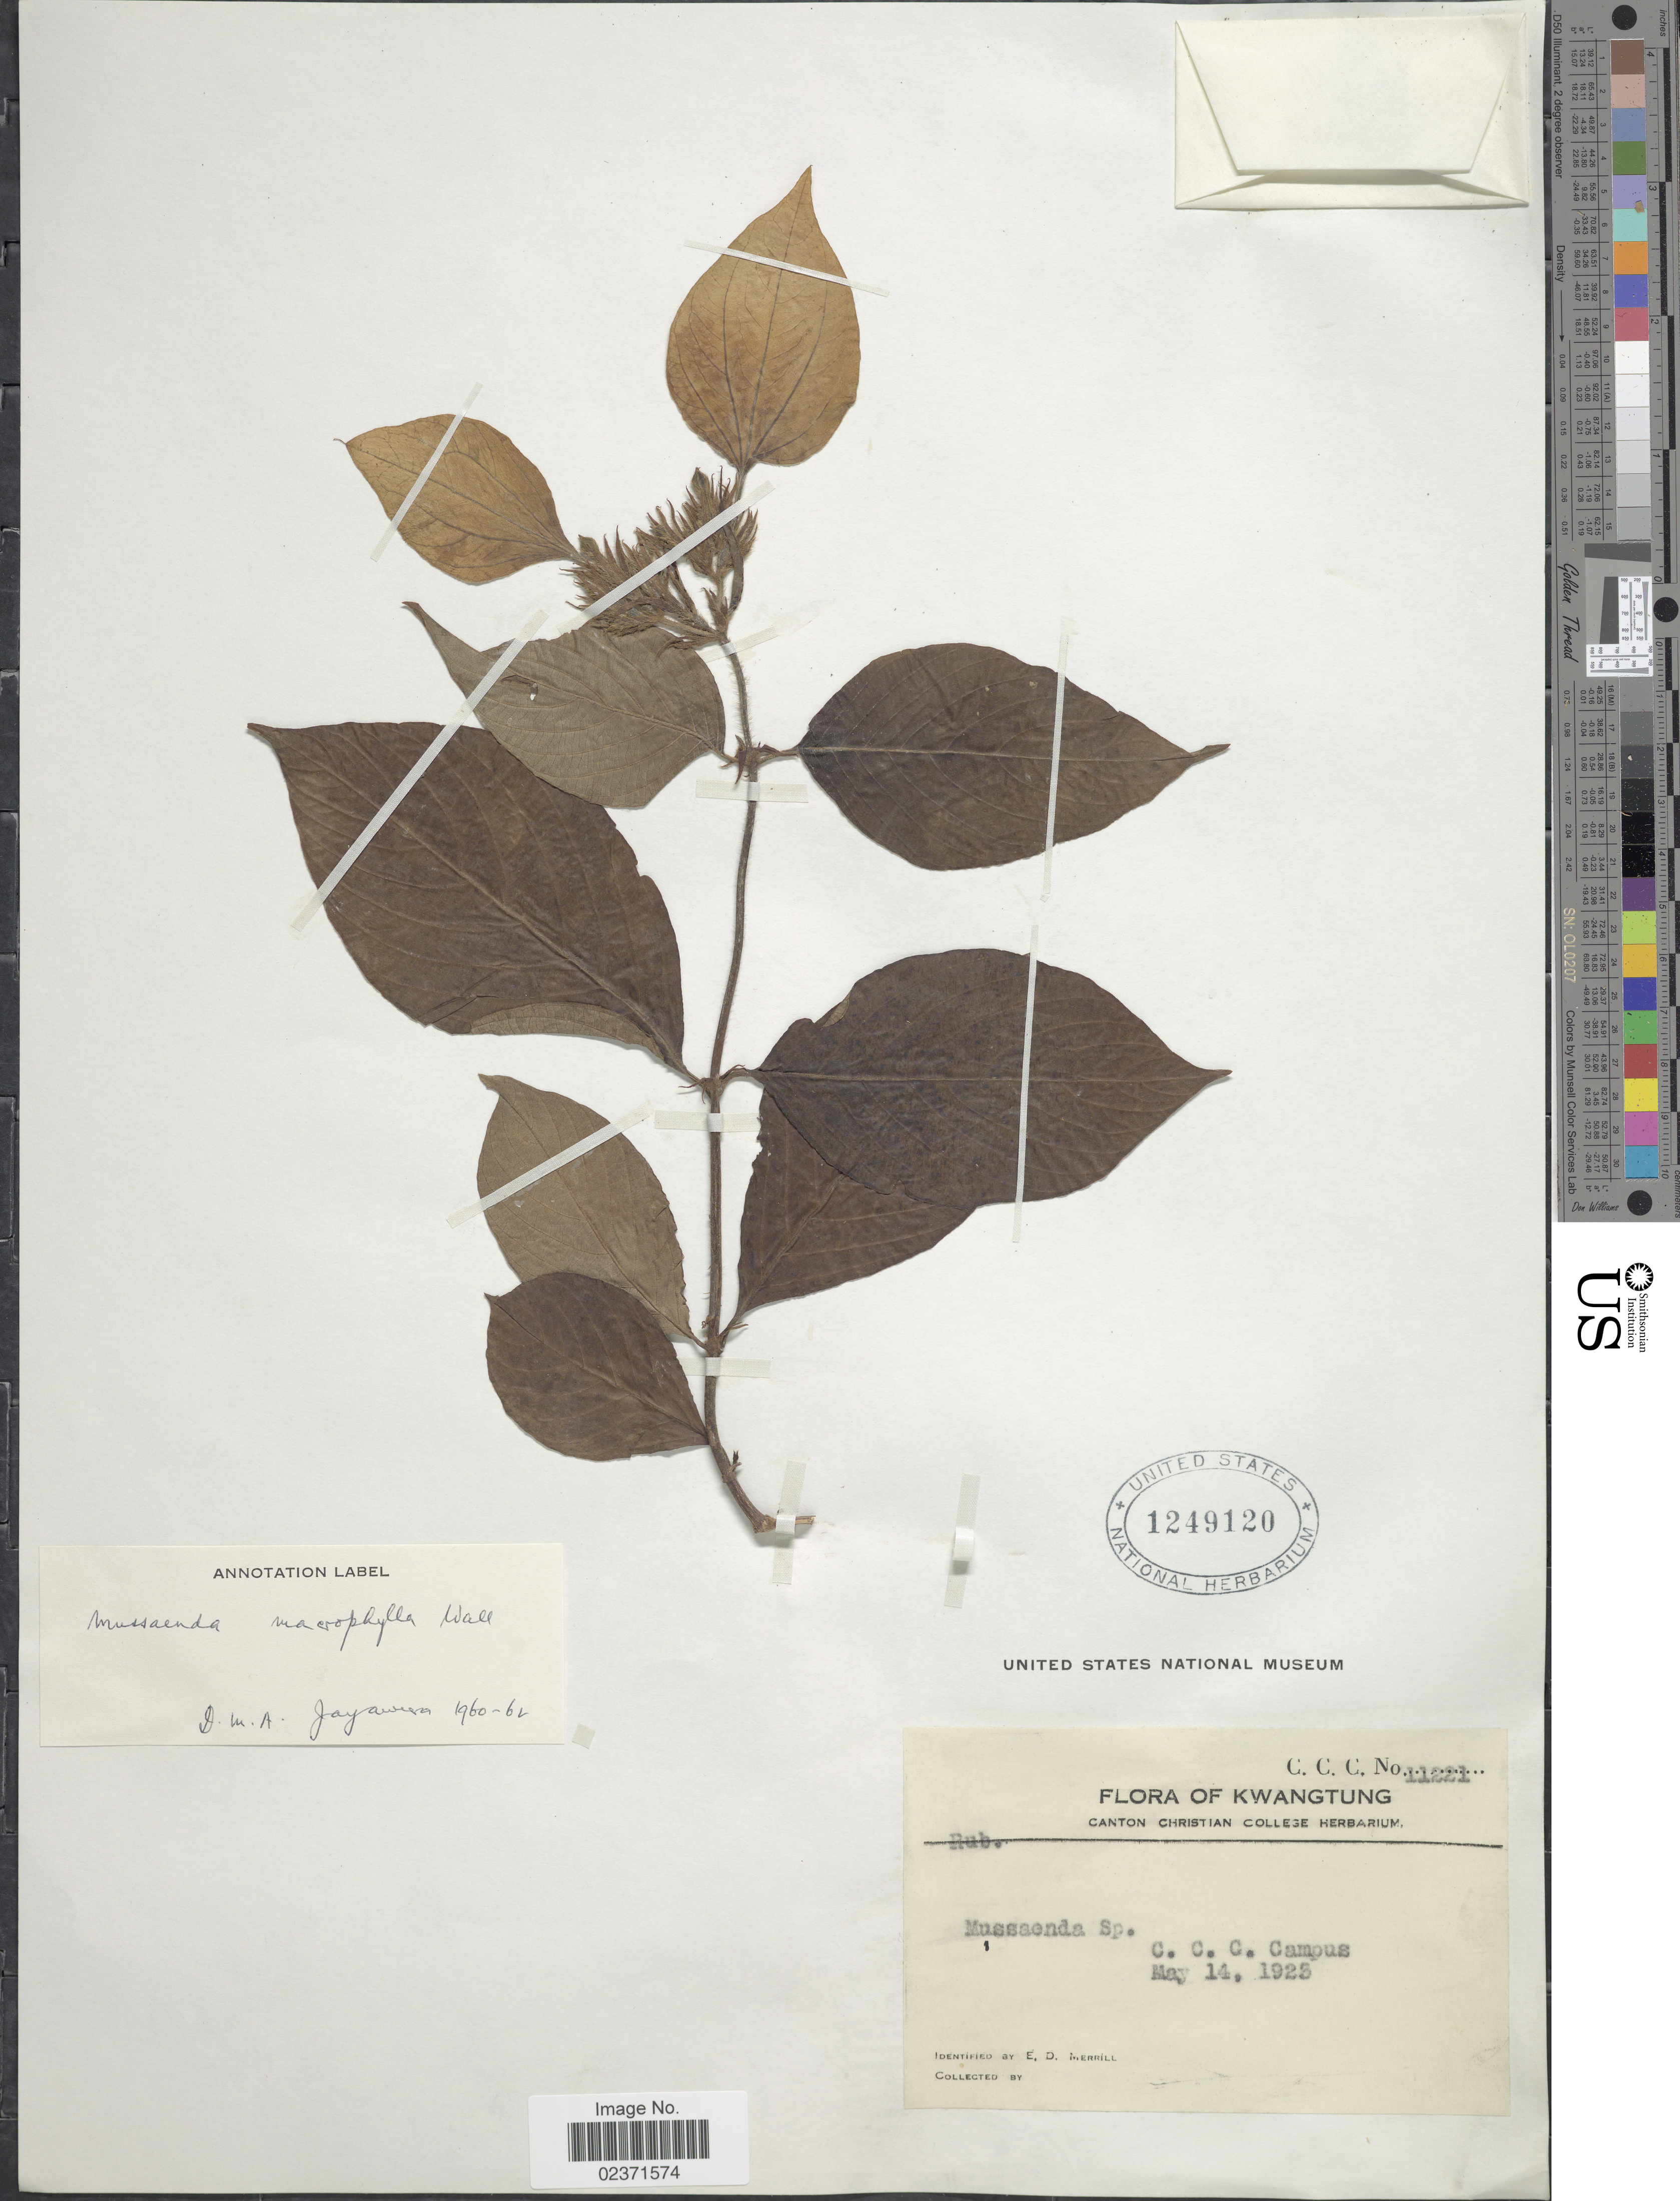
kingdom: Plantae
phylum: Tracheophyta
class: Magnoliopsida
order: Gentianales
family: Rubiaceae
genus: Mussaenda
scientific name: Mussaenda macrophylla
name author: Wall.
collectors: E. D. Merrill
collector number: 11221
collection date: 1925-05-14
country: China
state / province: Guangdong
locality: Kwangtung. C.C.C. Campus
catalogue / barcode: US 1249120